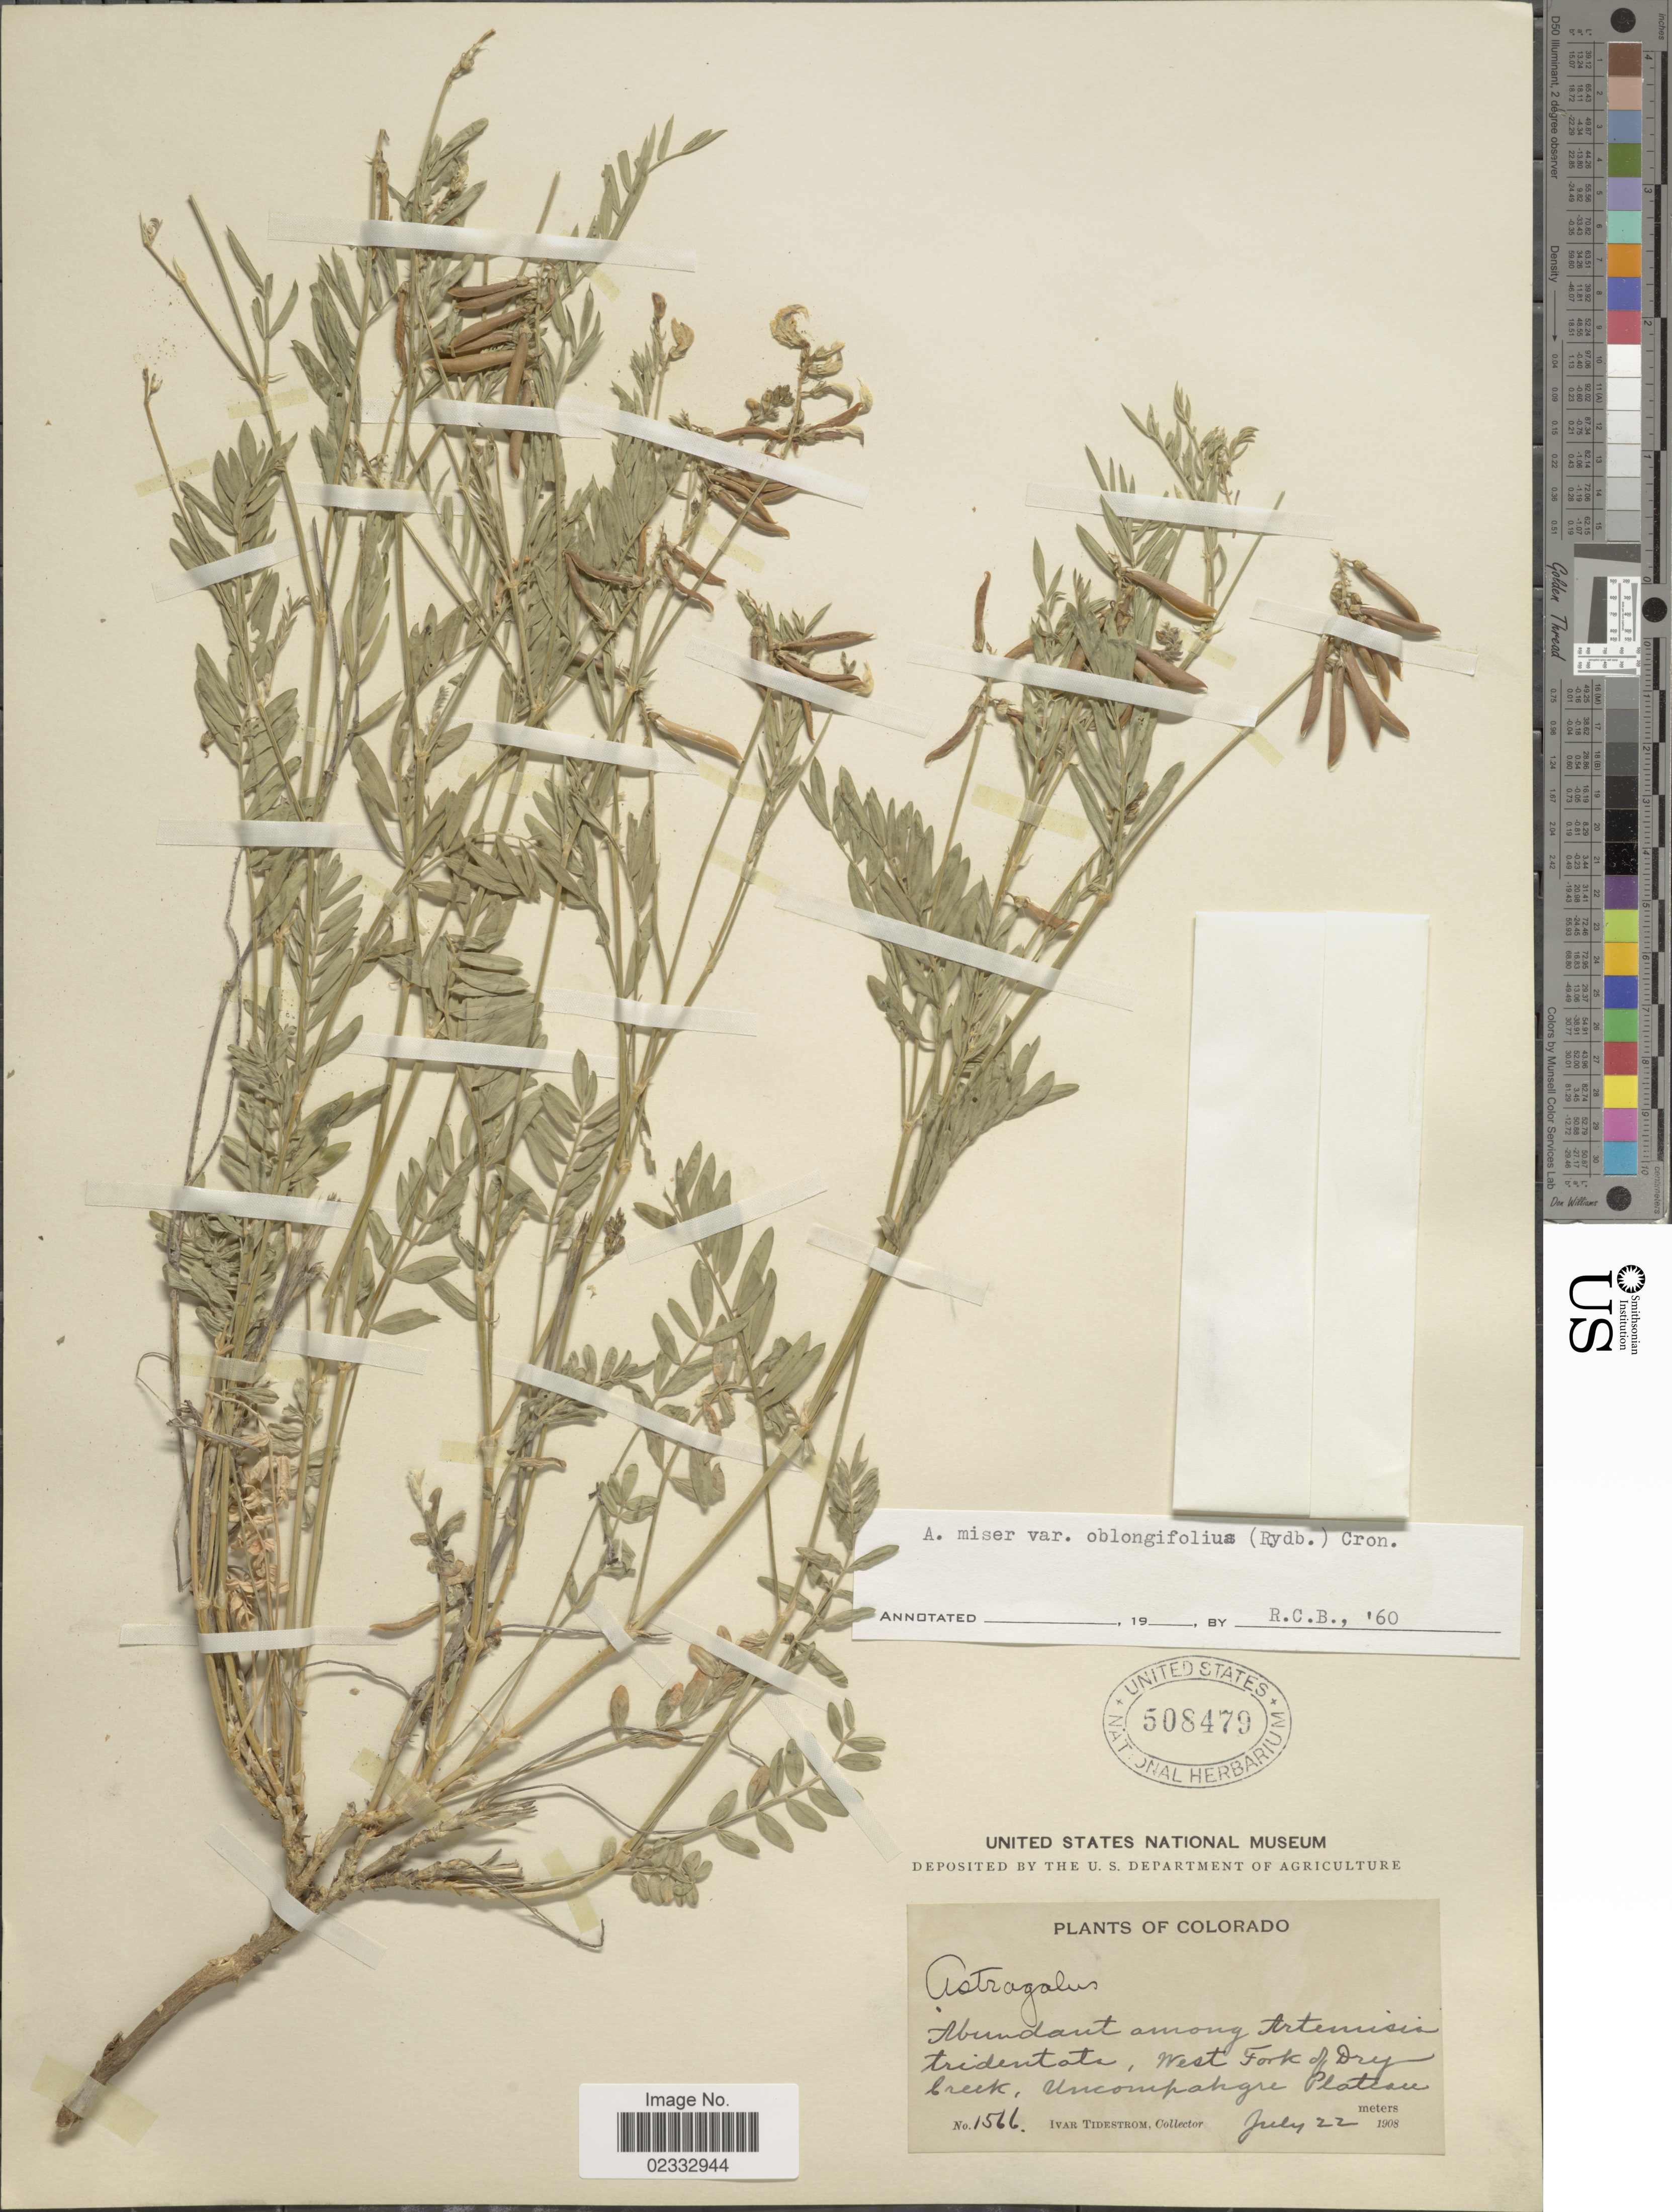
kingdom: Plantae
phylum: Tracheophyta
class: Magnoliopsida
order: Fabales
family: Fabaceae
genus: Astragalus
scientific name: Astragalus miser var. oblongifolius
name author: (Rydb.) Cronq.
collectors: I. F. Tidestrom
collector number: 1566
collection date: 1908-07-22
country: United States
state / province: Colorado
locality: West fork of Dry Creek, Uncompahgre Plateau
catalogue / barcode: US 508479